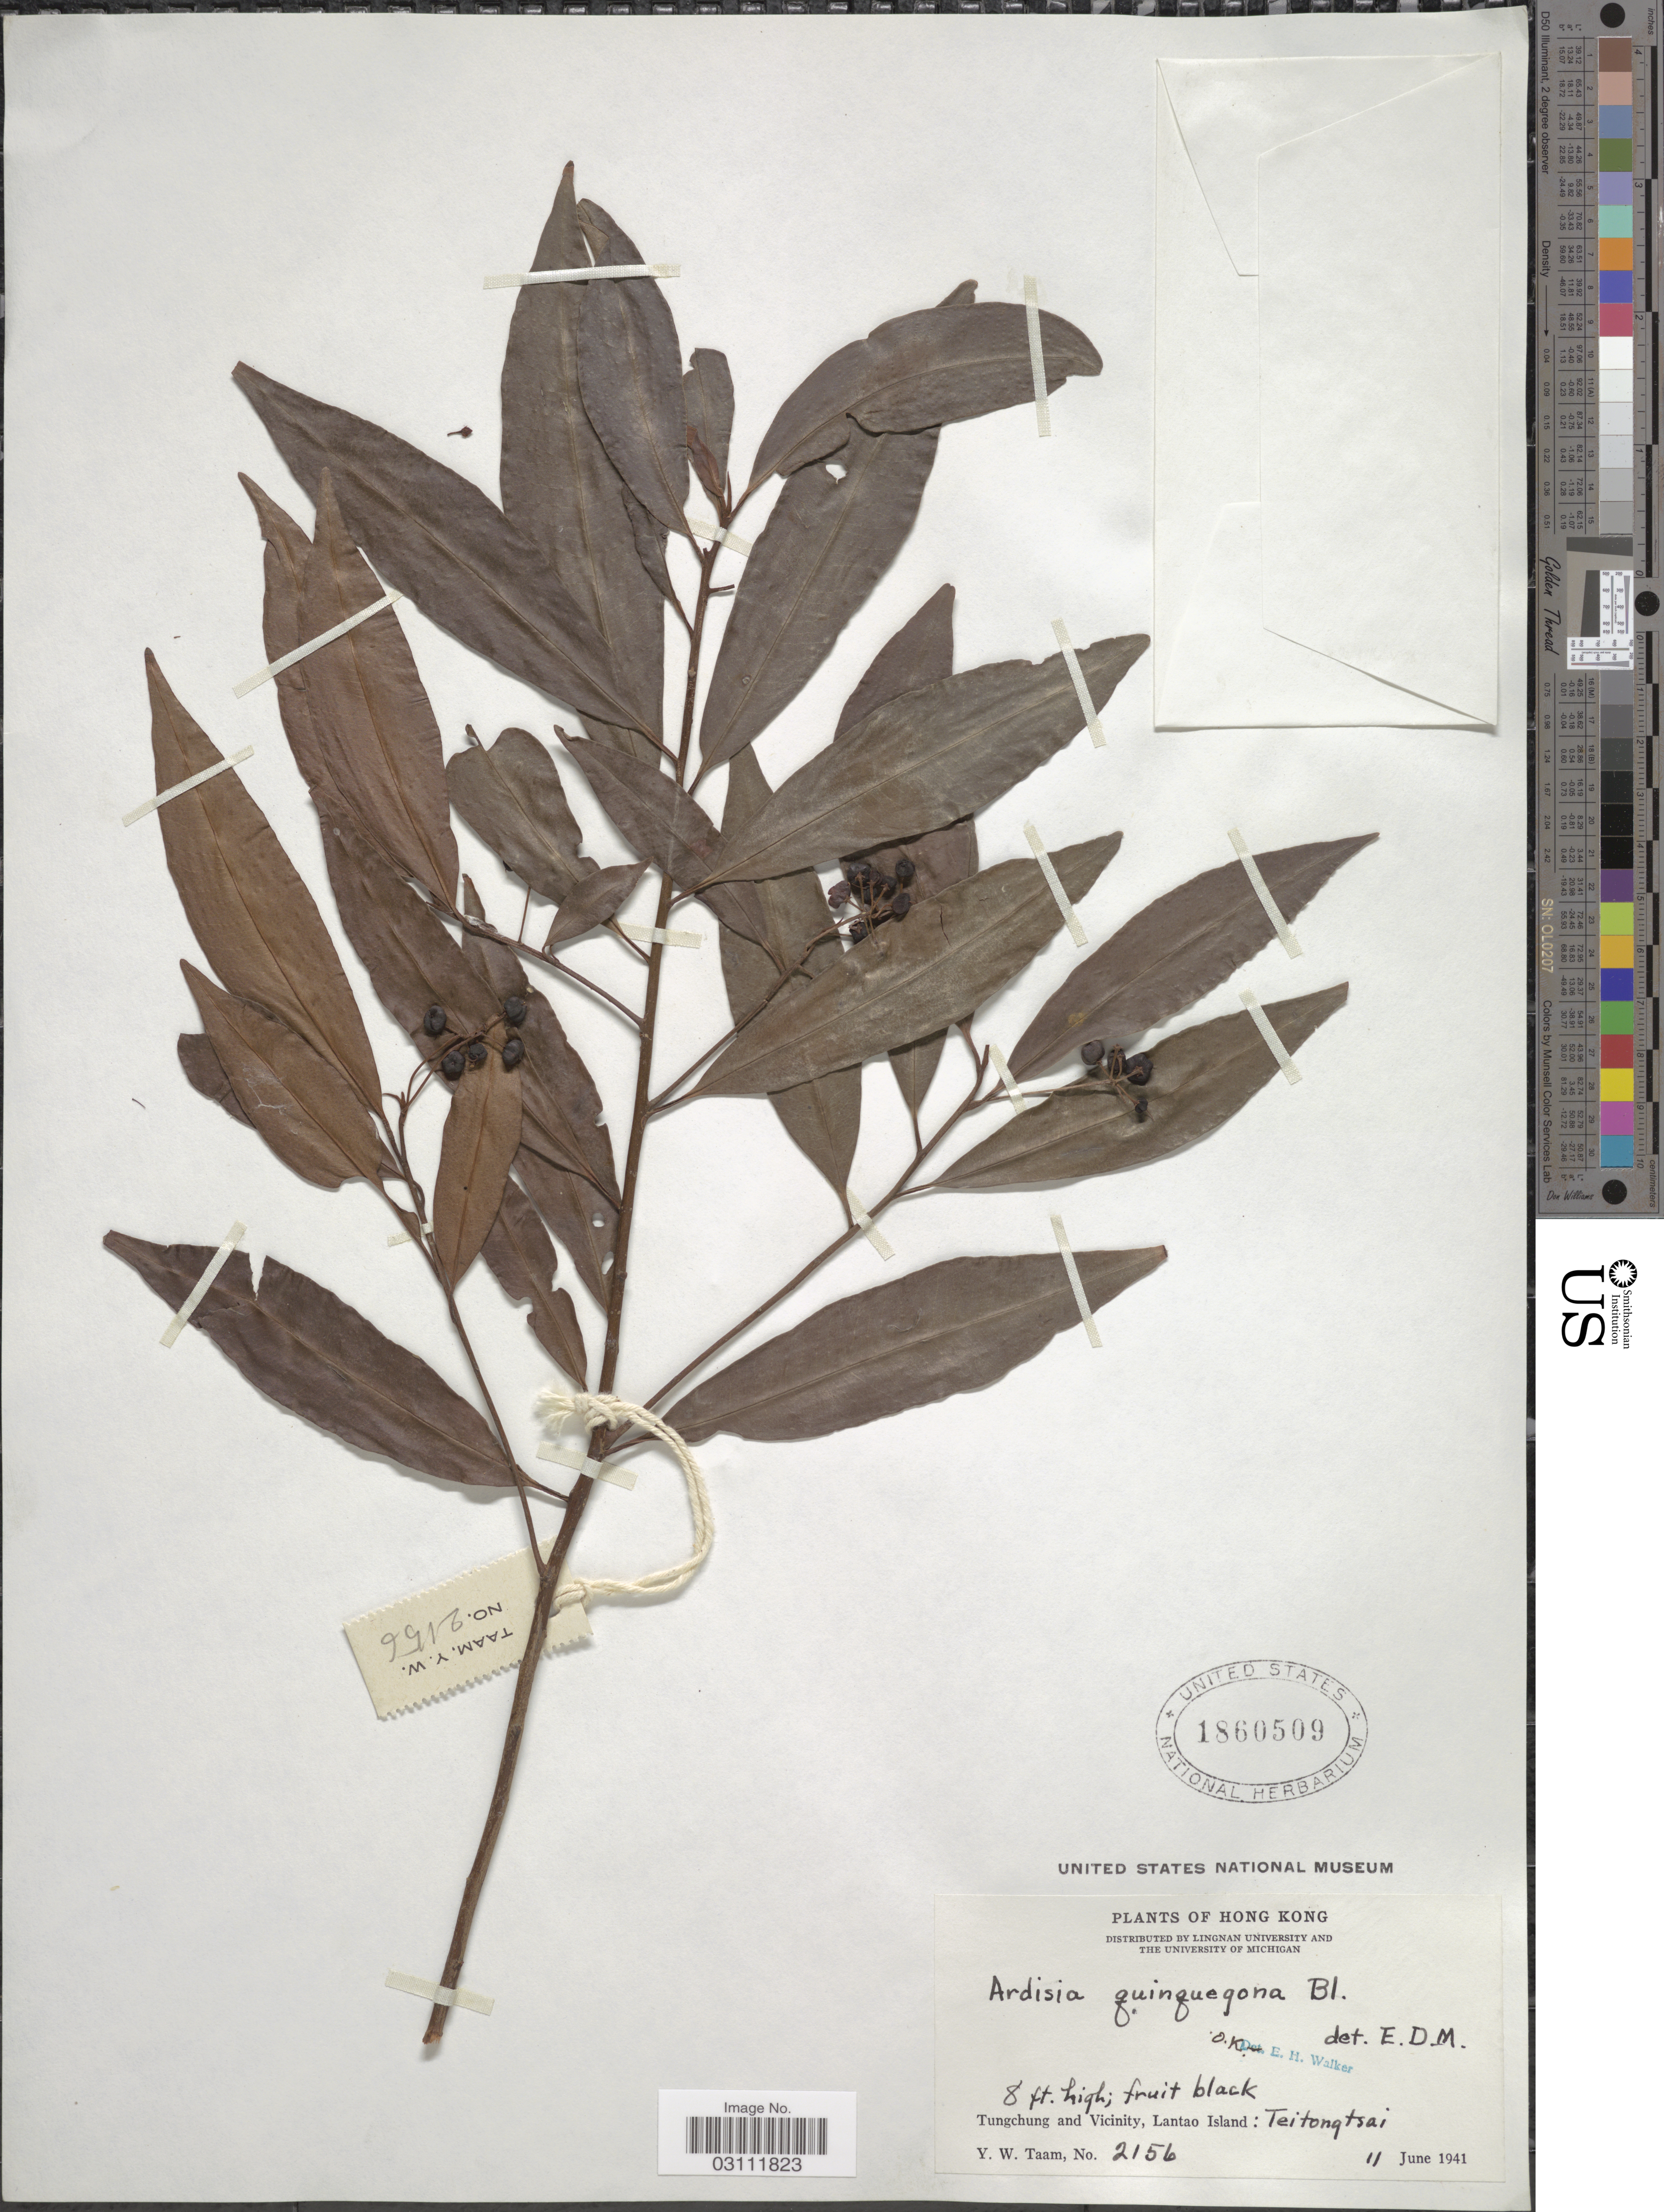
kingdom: Plantae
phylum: Tracheophyta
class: Magnoliopsida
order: Ericales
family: Primulaceae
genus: Ardisia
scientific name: Ardisia quinquegona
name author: Blume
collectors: Y. W. Taam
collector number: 2156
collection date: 1941-06-11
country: China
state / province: Hong Kong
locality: Tungchung and Vicinity, Lantao Island: Teitongtsai.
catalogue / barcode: US 1860509